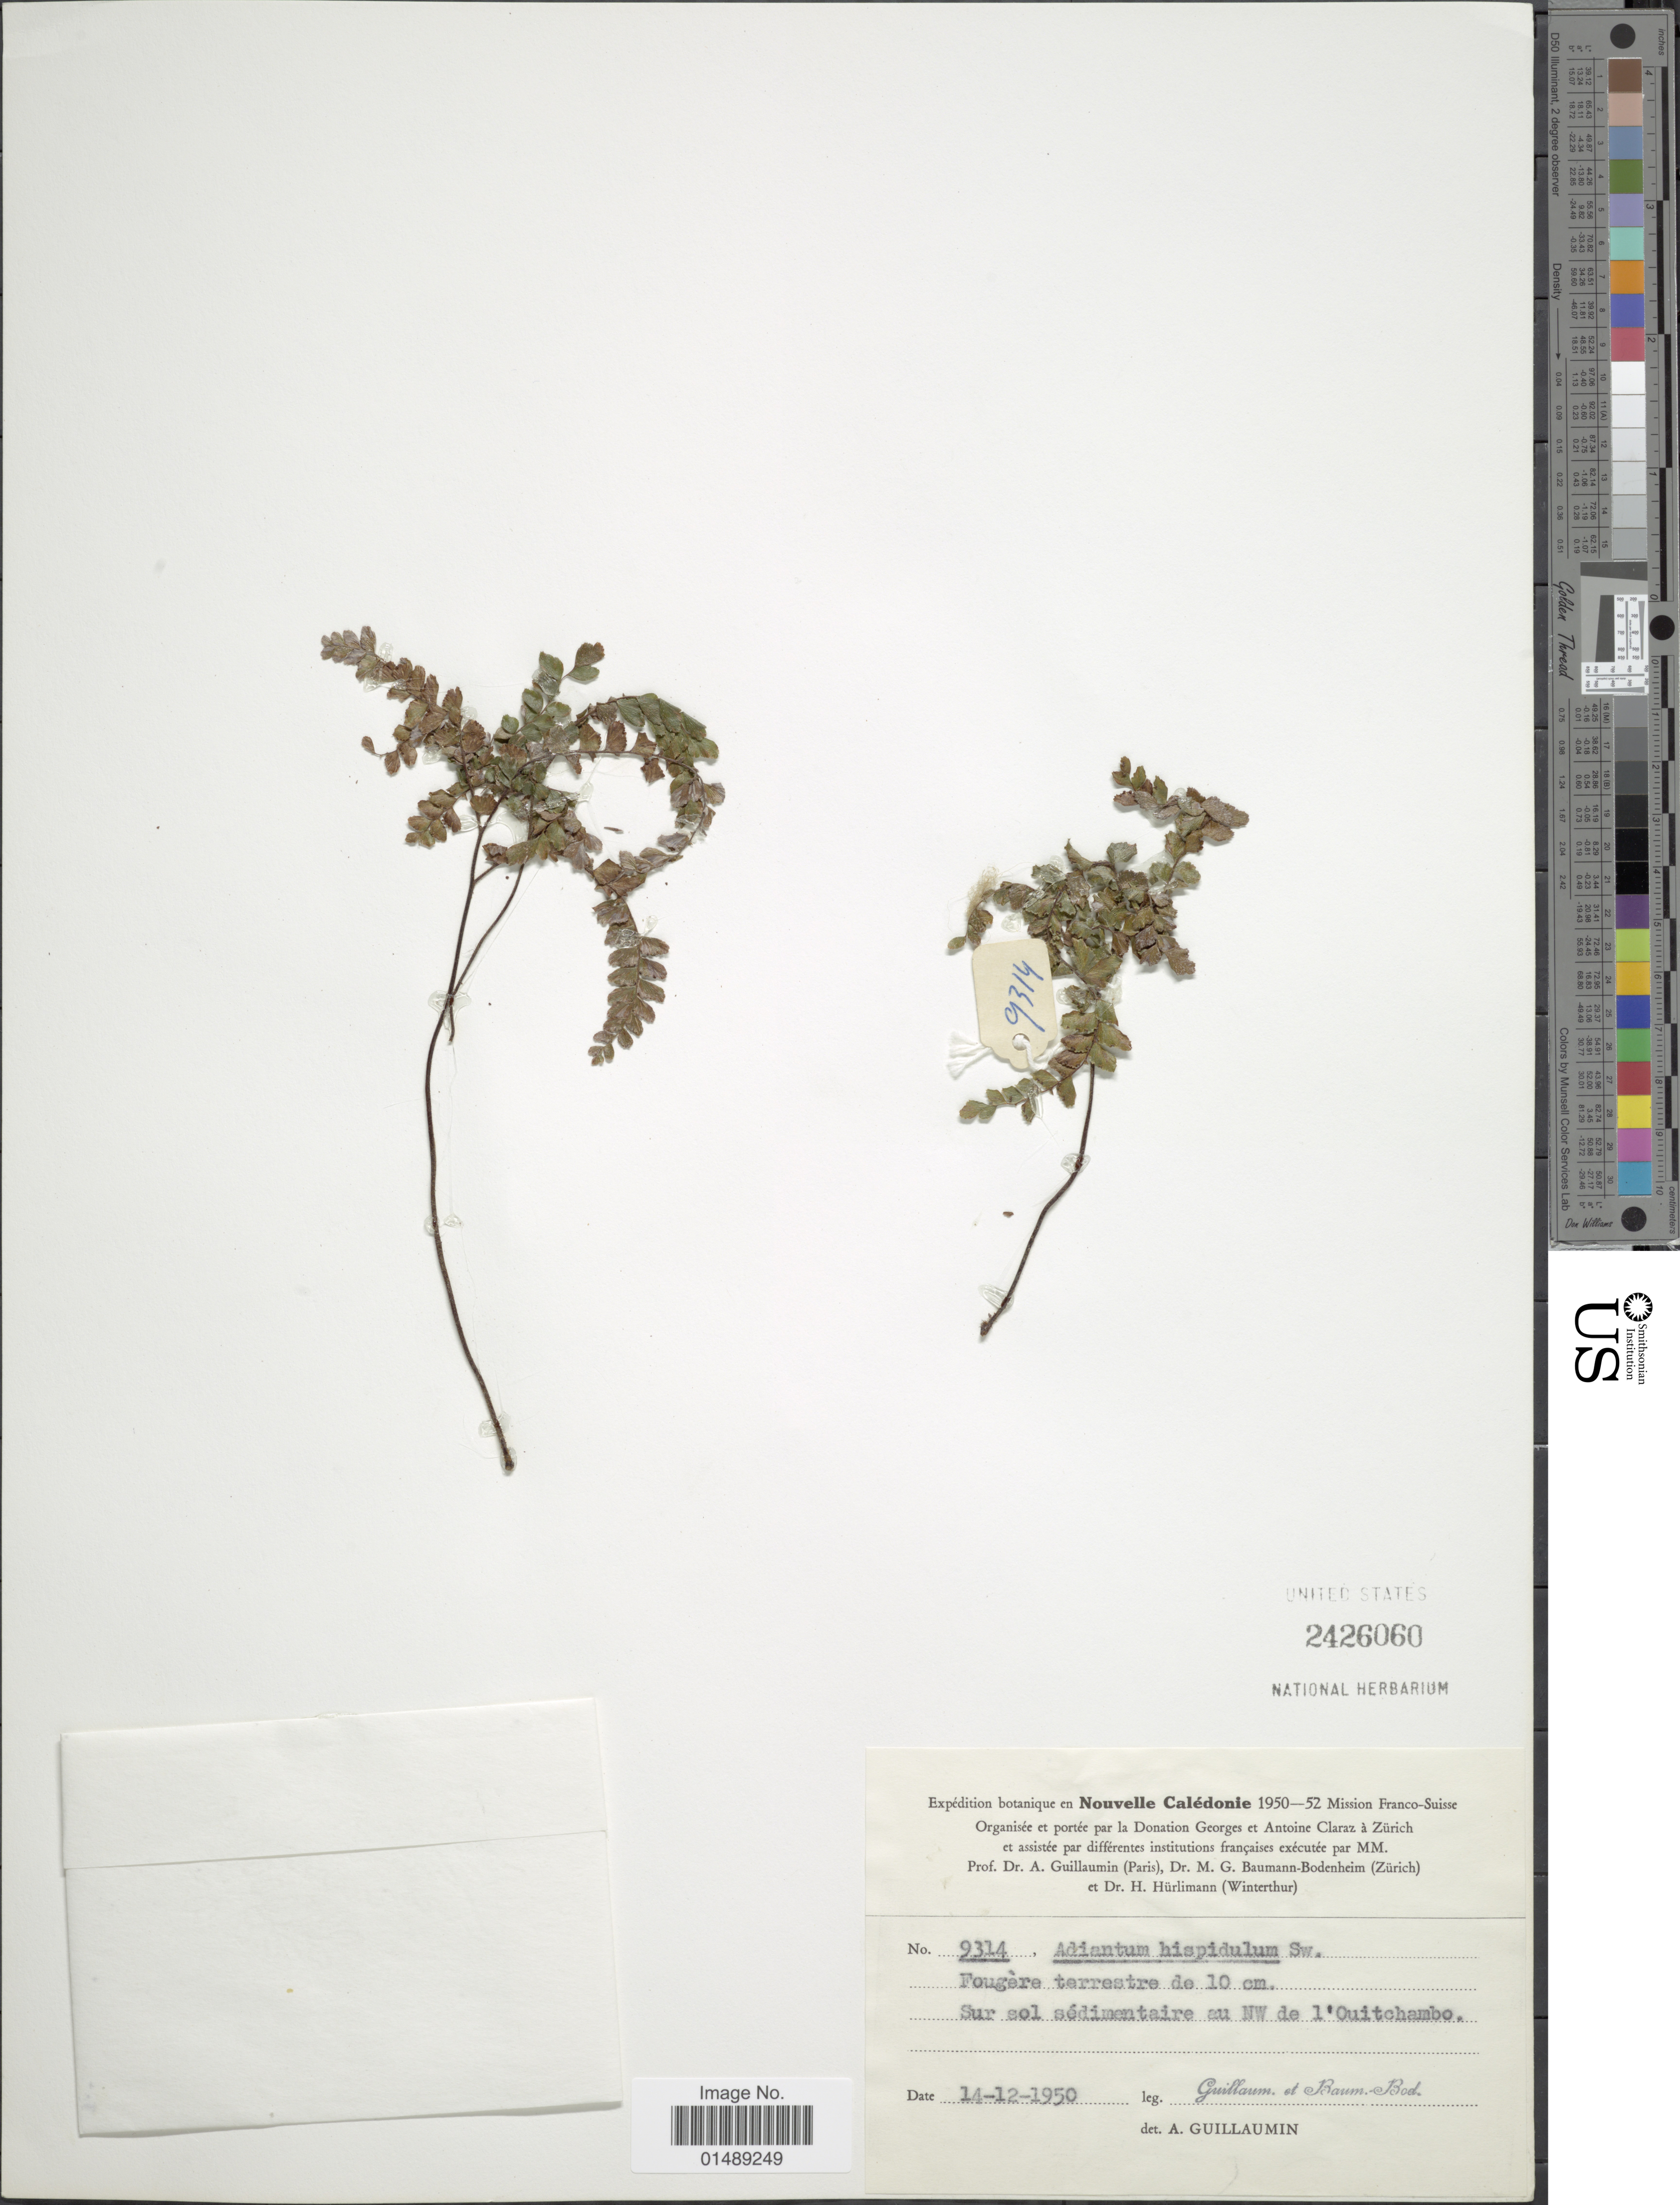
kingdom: Plantae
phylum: Tracheophyta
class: Polypodiopsida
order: Polypodiales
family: Pteridaceae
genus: Adiantum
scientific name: Adiantum hispidulum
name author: Sw.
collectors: A. Guillaumin & M. G. Baumann-Bodenheim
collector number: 9314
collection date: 1950-12-14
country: New Caledonia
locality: New Caledonia, Fougere terrestre de 10 cm. Sur sol sedimentaire au NW de lÓuitchambo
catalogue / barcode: US 2426060